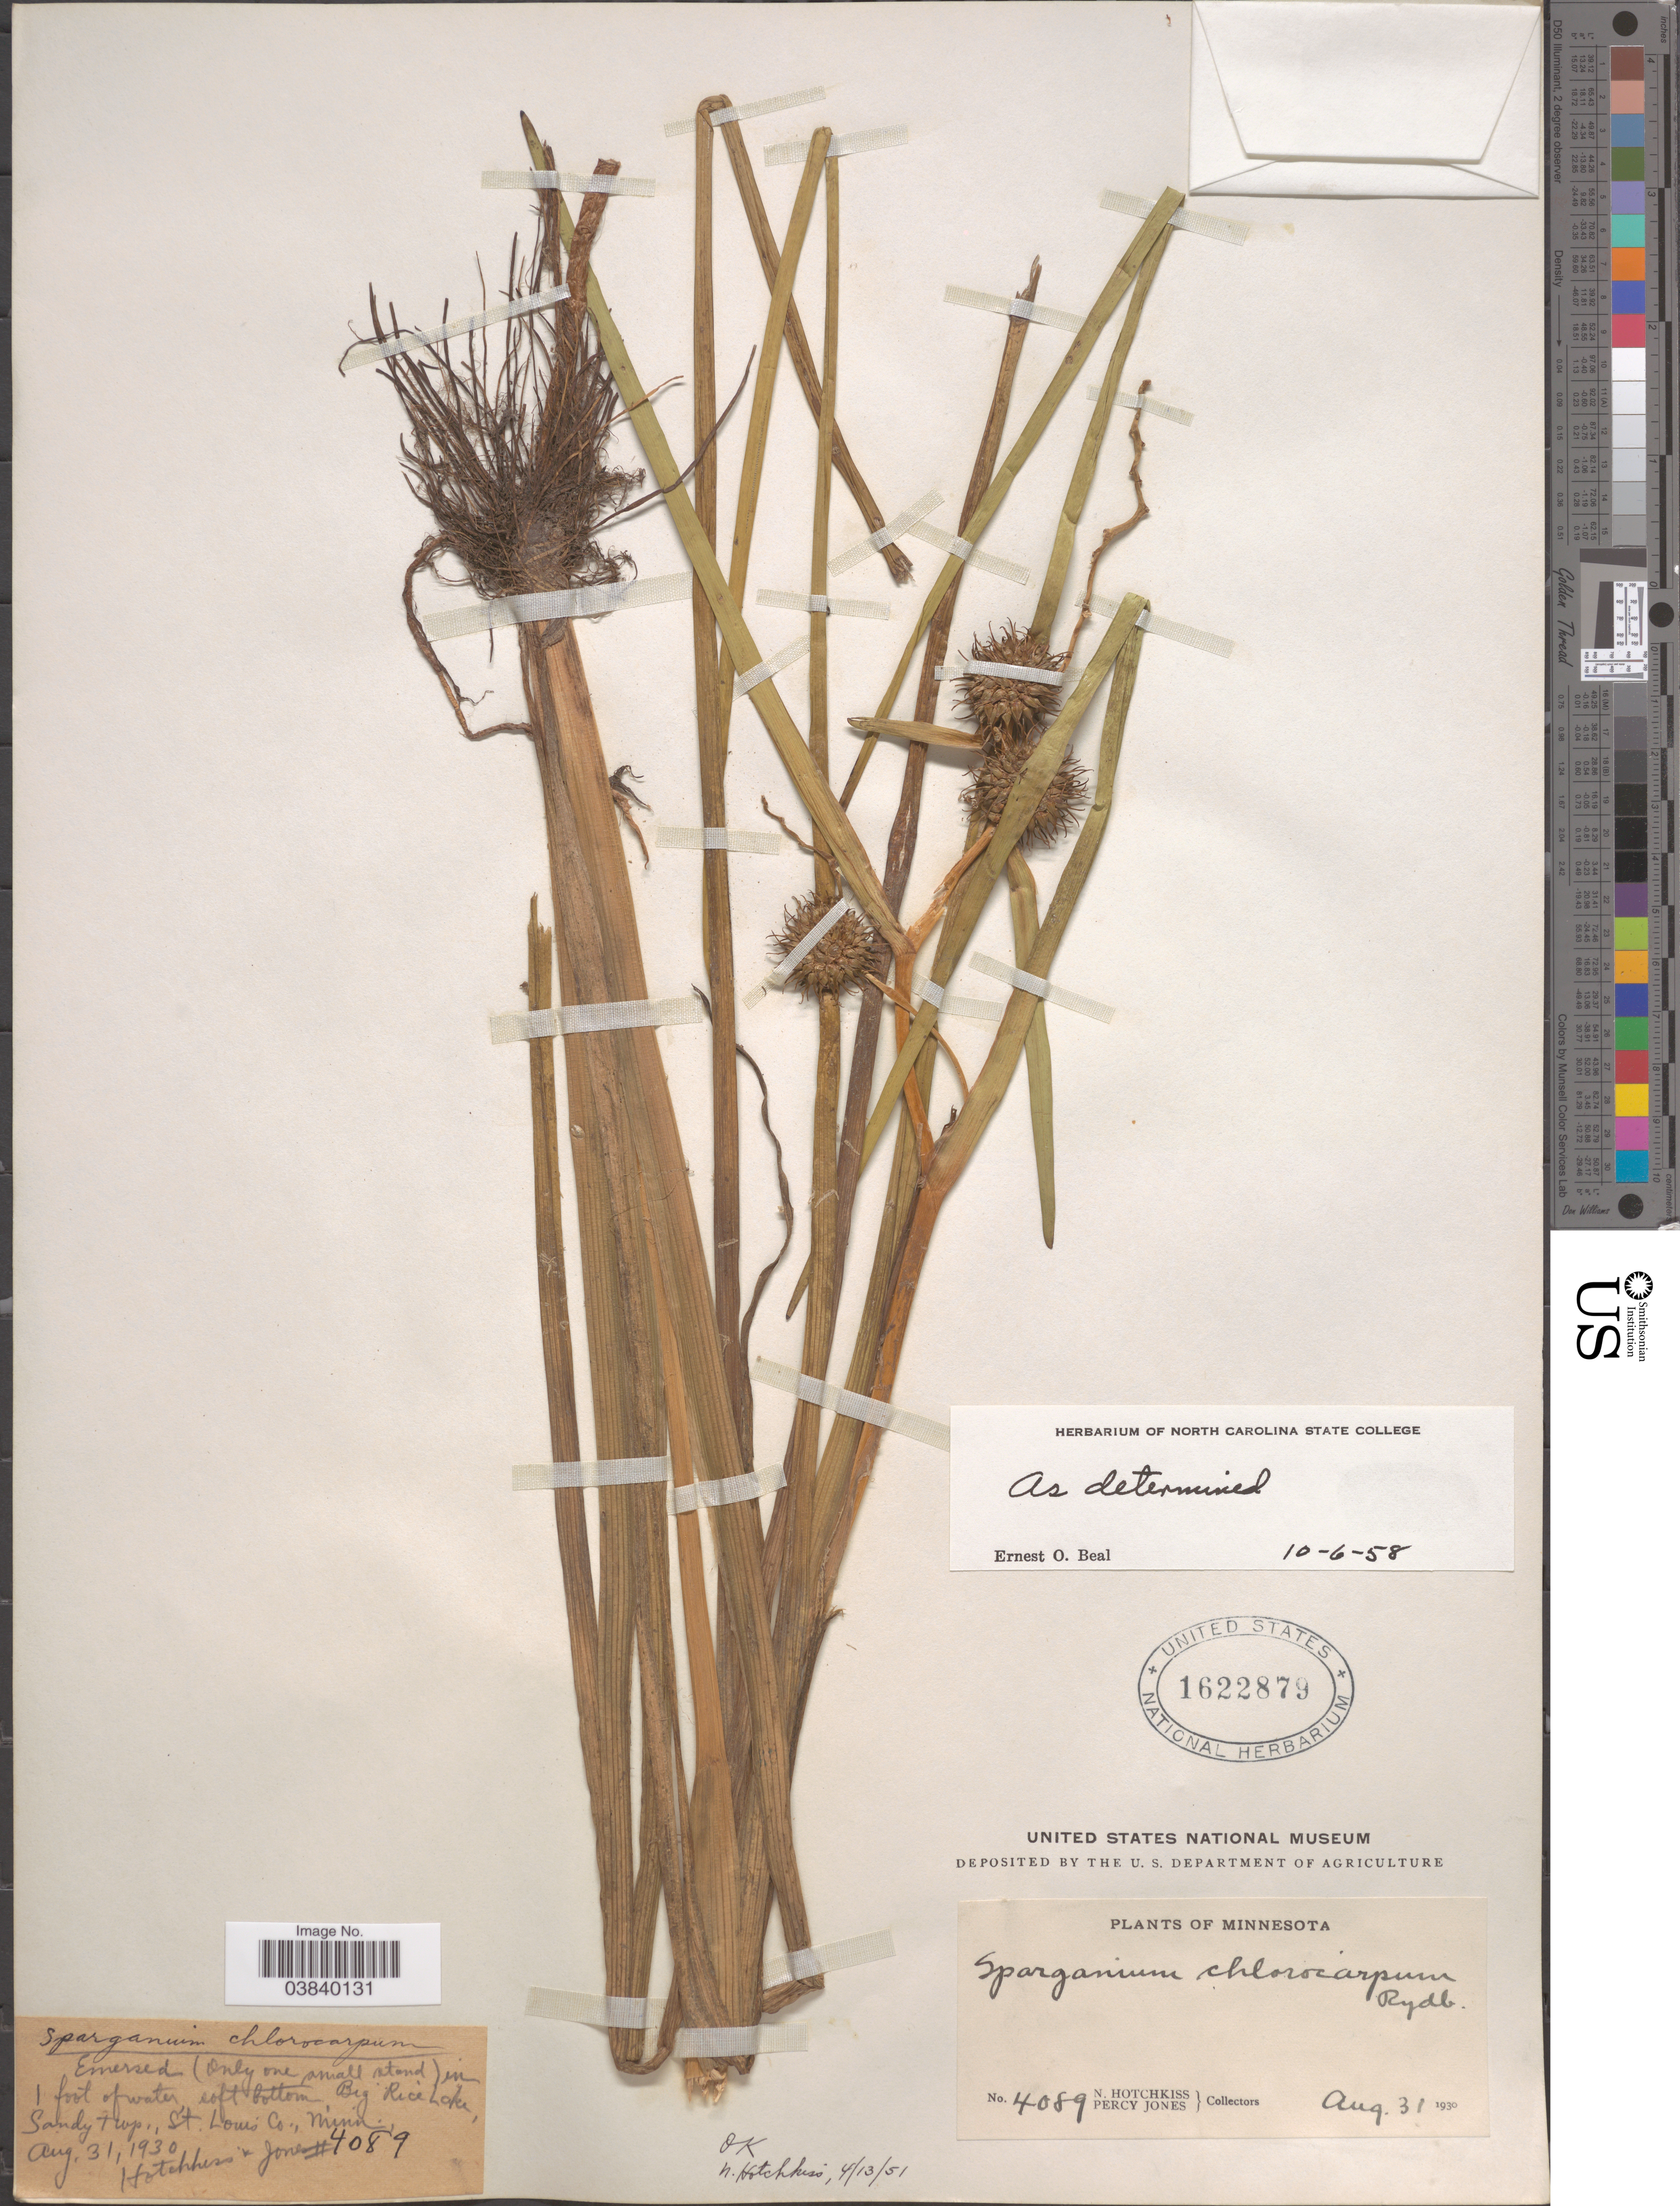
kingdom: Plantae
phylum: Tracheophyta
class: Liliopsida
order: Poales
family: Typhaceae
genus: Sparganium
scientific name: Sparganium chlorocarpum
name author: Rydb.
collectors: N. Hotchkiss & P. Jones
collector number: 4089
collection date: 1930-08-31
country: United States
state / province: Minnesota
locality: Big Rice Lake, Sandy Twp., St. Louis Co.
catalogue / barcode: US 1622879